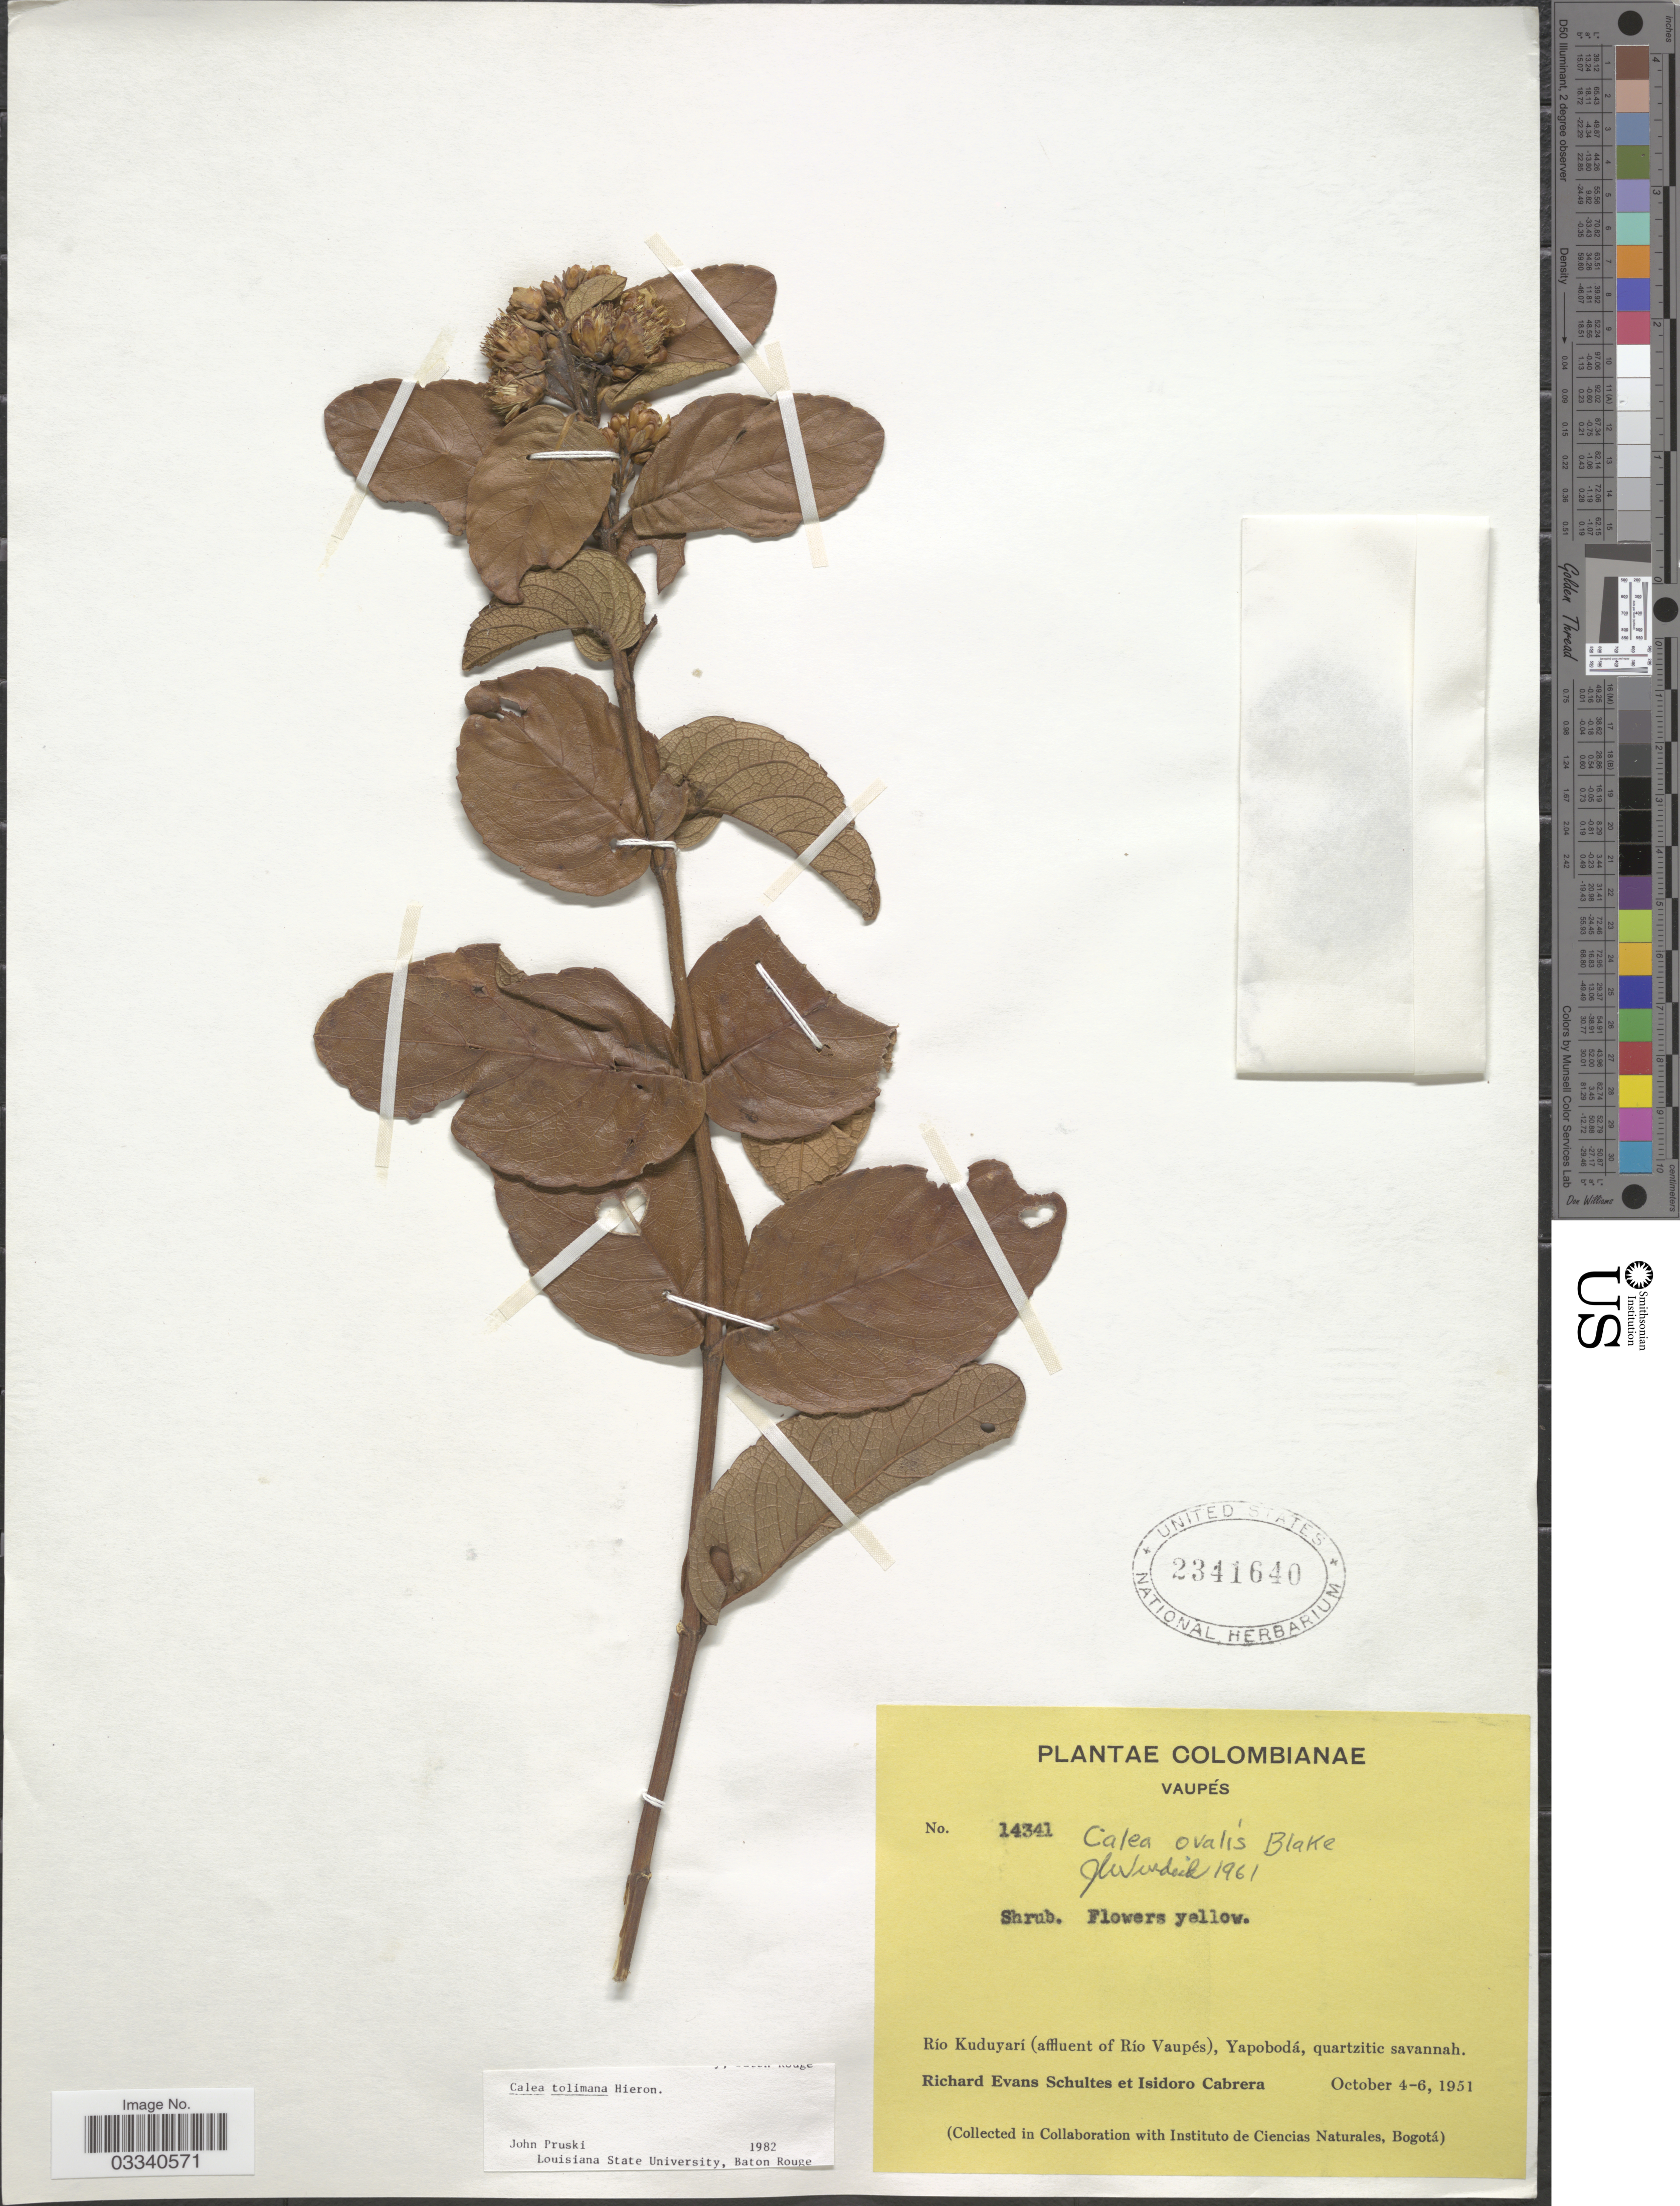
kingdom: Plantae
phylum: Tracheophyta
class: Magnoliopsida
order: Asterales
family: Asteraceae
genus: Calea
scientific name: Calea tolimana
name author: Hieron.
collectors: R. E. Schultes & I. Cabrera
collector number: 14341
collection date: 1951-10-04/1951-10-06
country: Colombia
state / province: Vaupés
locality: Río Kuduyarí (affluent of Río Vaupés), Yapobodá, quartzitic savannah.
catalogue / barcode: US 2341640